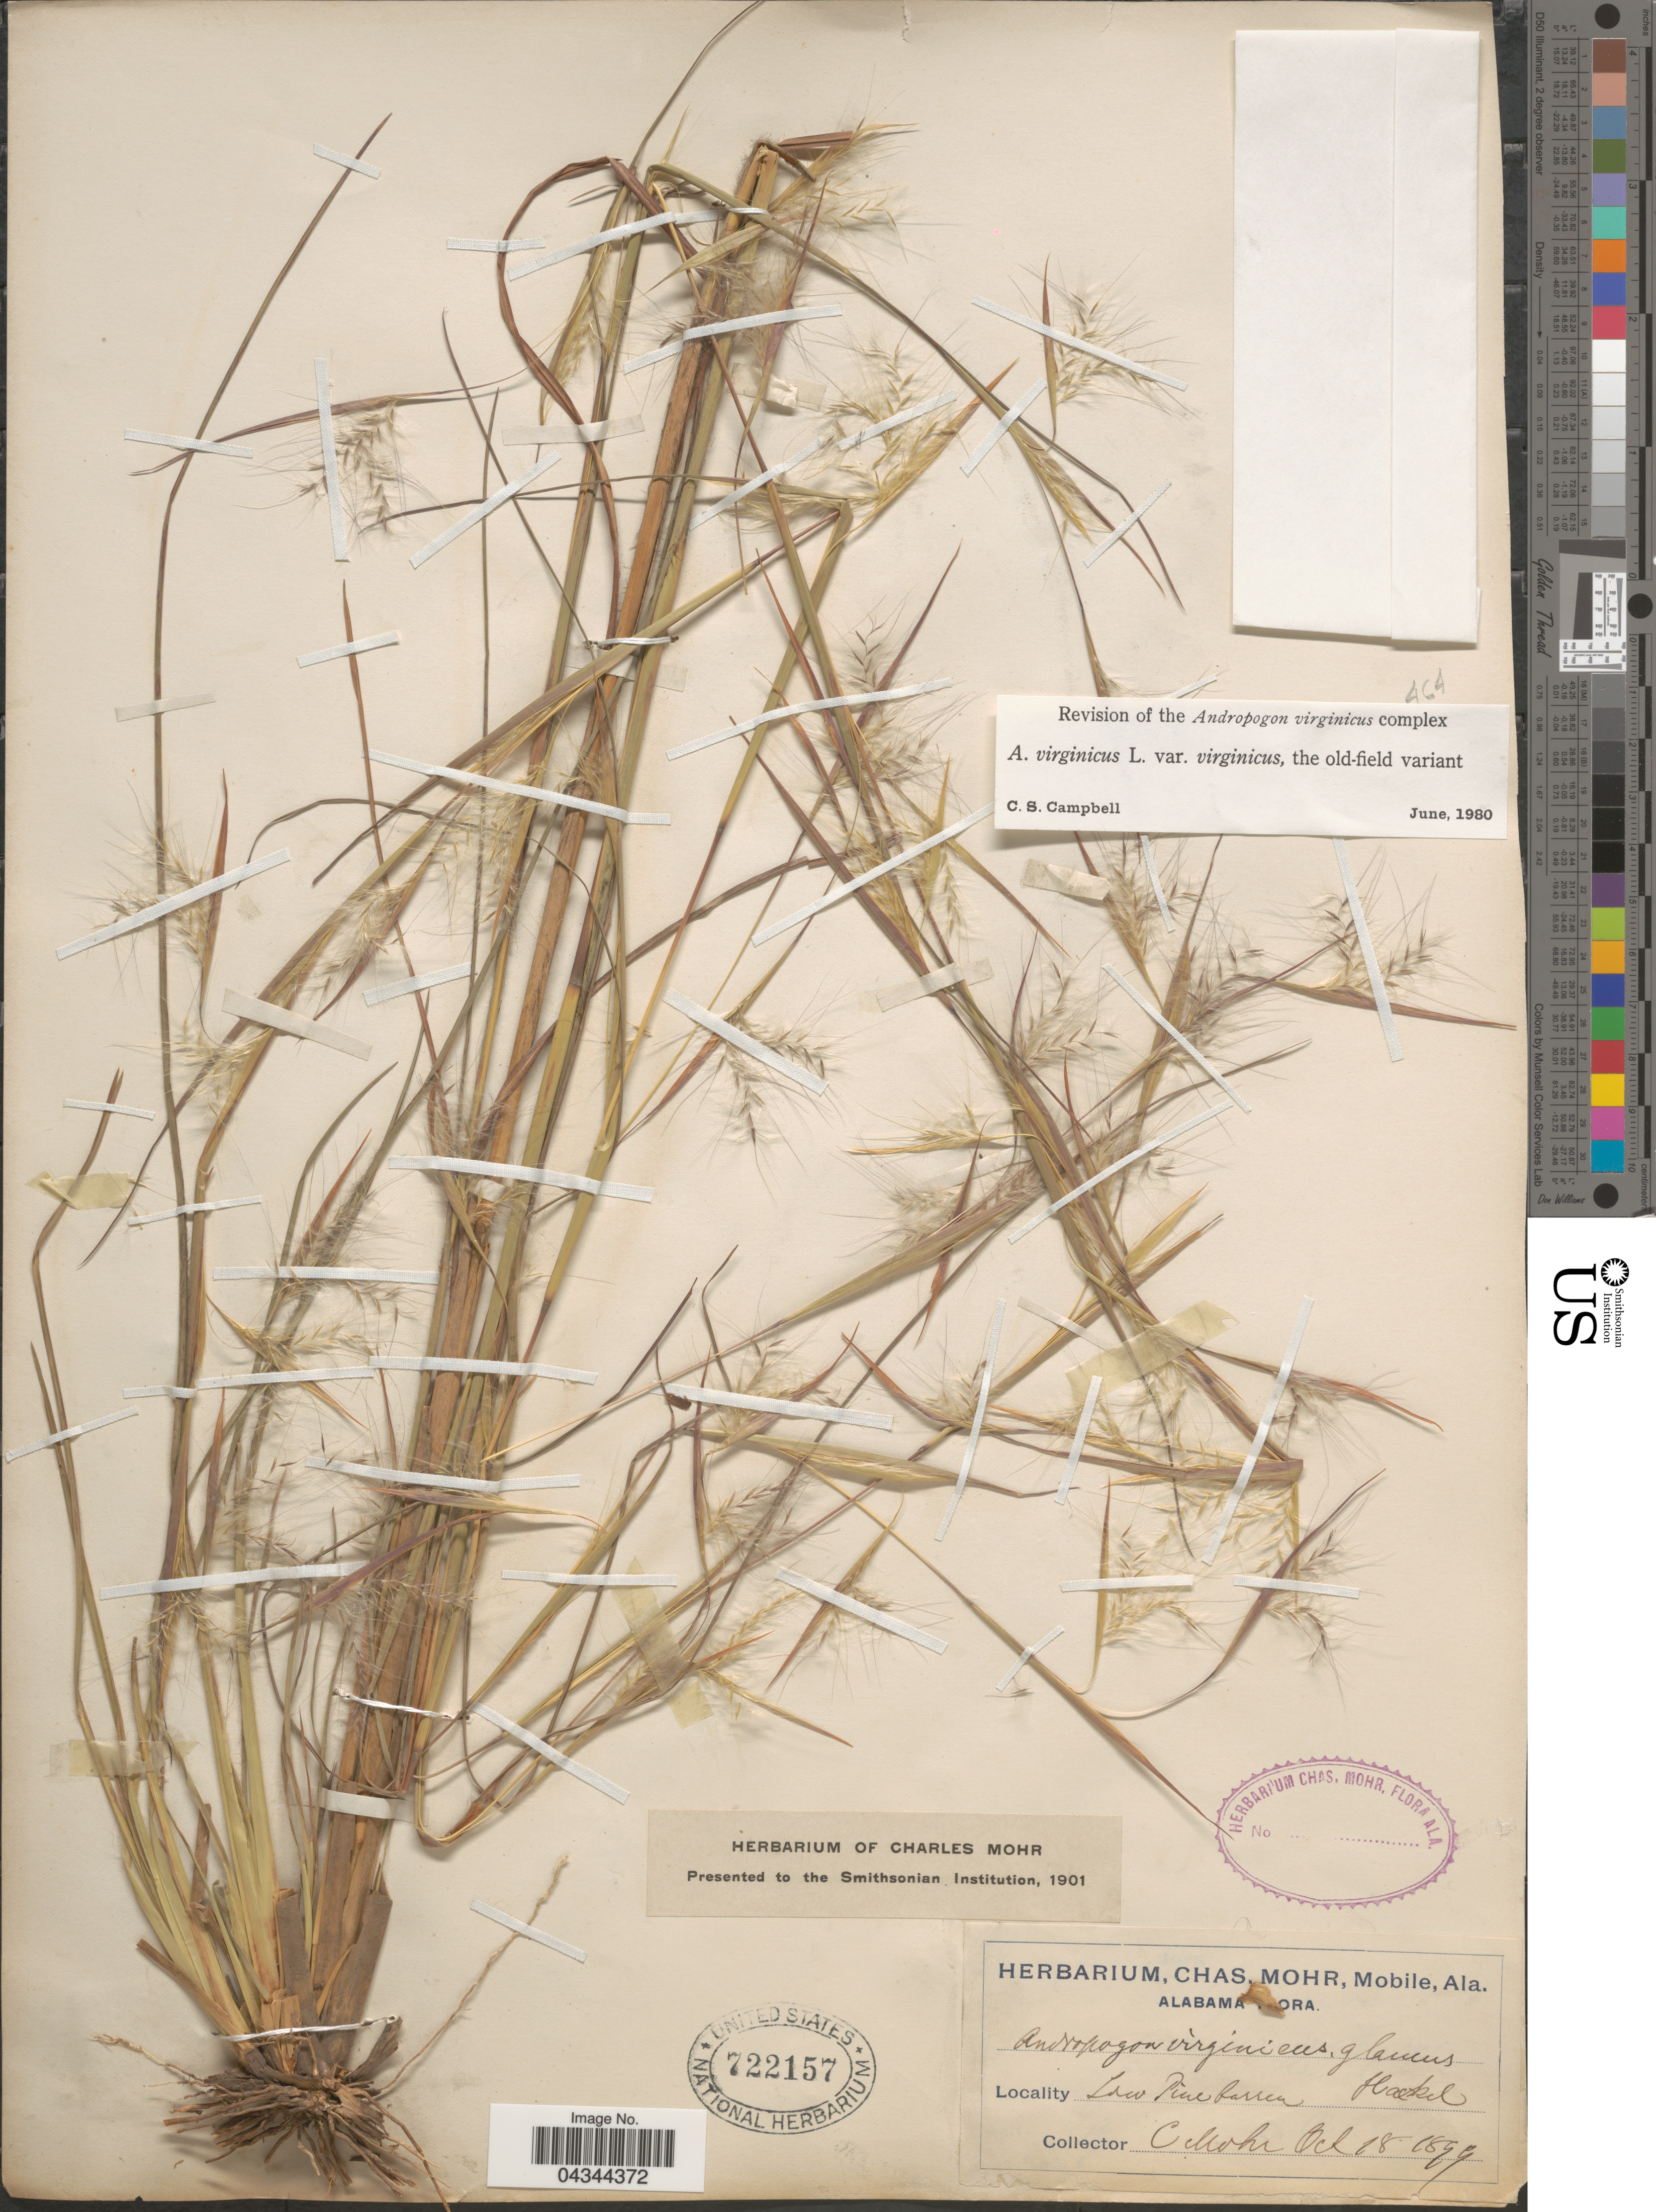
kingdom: Plantae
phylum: Tracheophyta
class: Liliopsida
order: Poales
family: Poaceae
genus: Andropogon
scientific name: Andropogon virginicus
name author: L.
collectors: Mohr, C. T. (herbarium)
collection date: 1899-10-18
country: United States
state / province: Alabama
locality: Low Pinebarren.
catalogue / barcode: US 722157